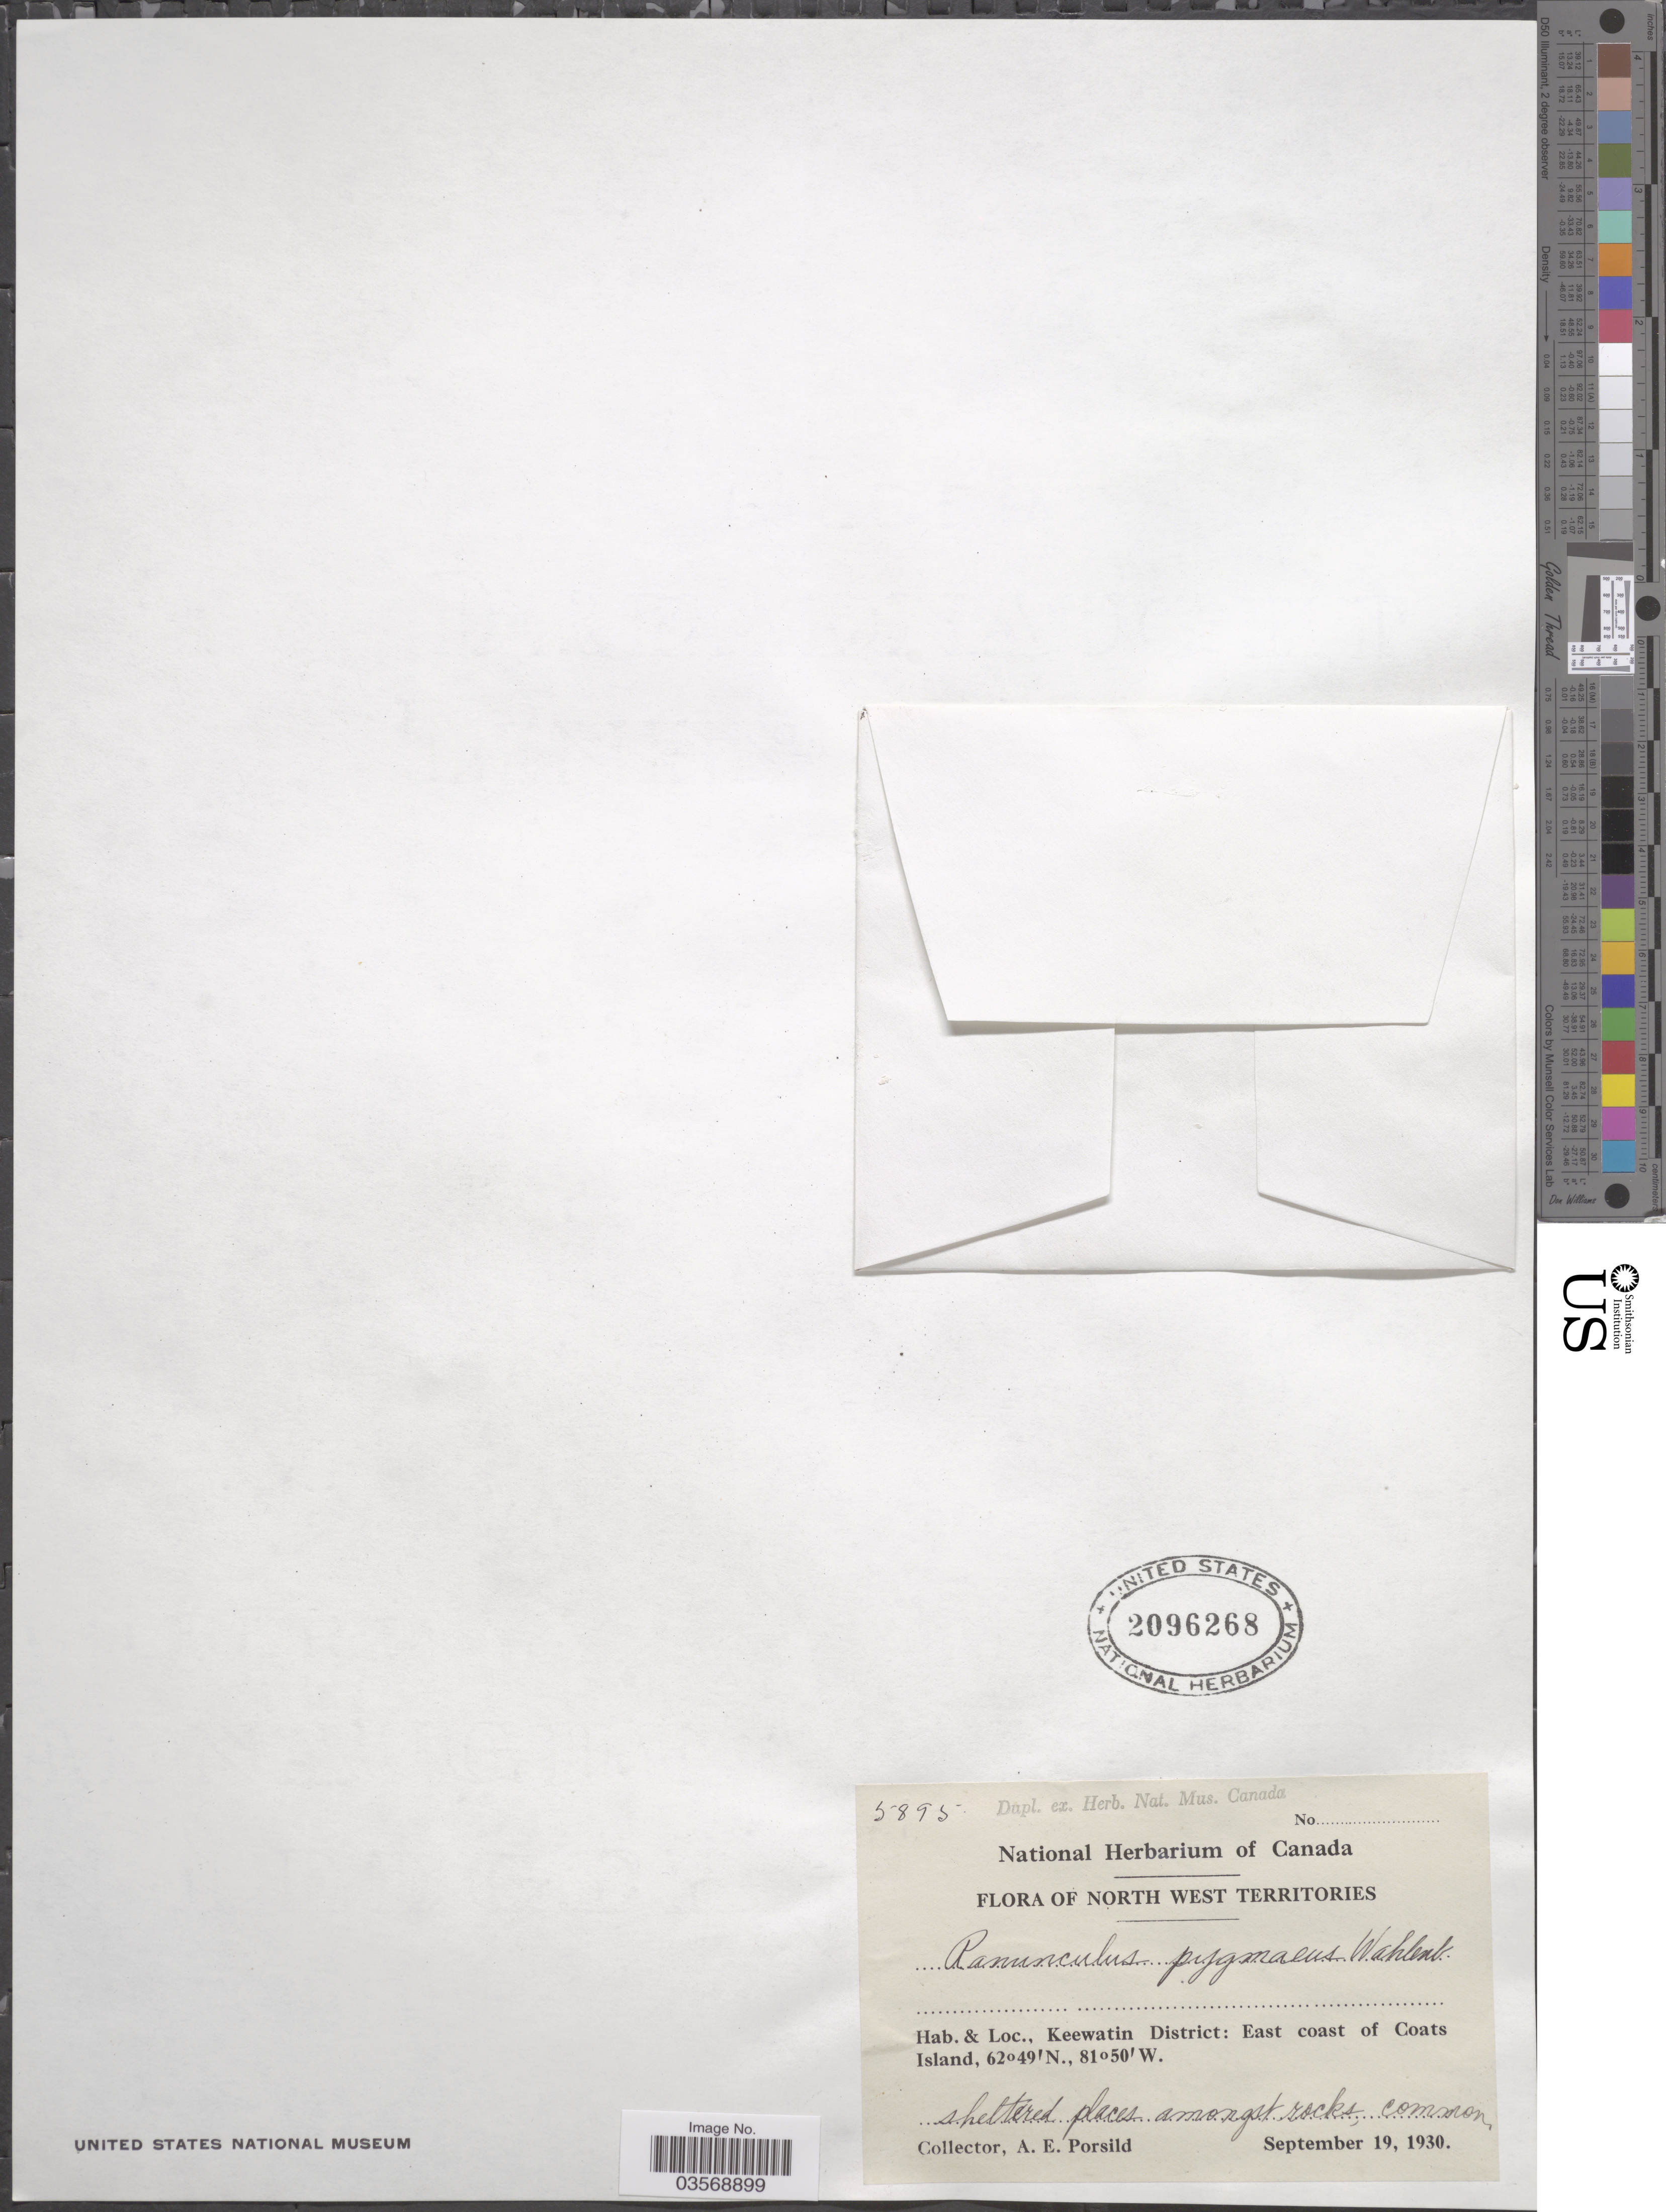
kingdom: Plantae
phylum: Tracheophyta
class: Magnoliopsida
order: Ranunculales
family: Ranunculaceae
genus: Ranunculus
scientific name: Ranunculus pygmaeus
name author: Wahlenb.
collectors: A. E. Porsild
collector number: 5895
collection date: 1930-09-19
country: Canada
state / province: Northwest Territories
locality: Keewatin District: East coast of Coats Island.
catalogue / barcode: US 2096268